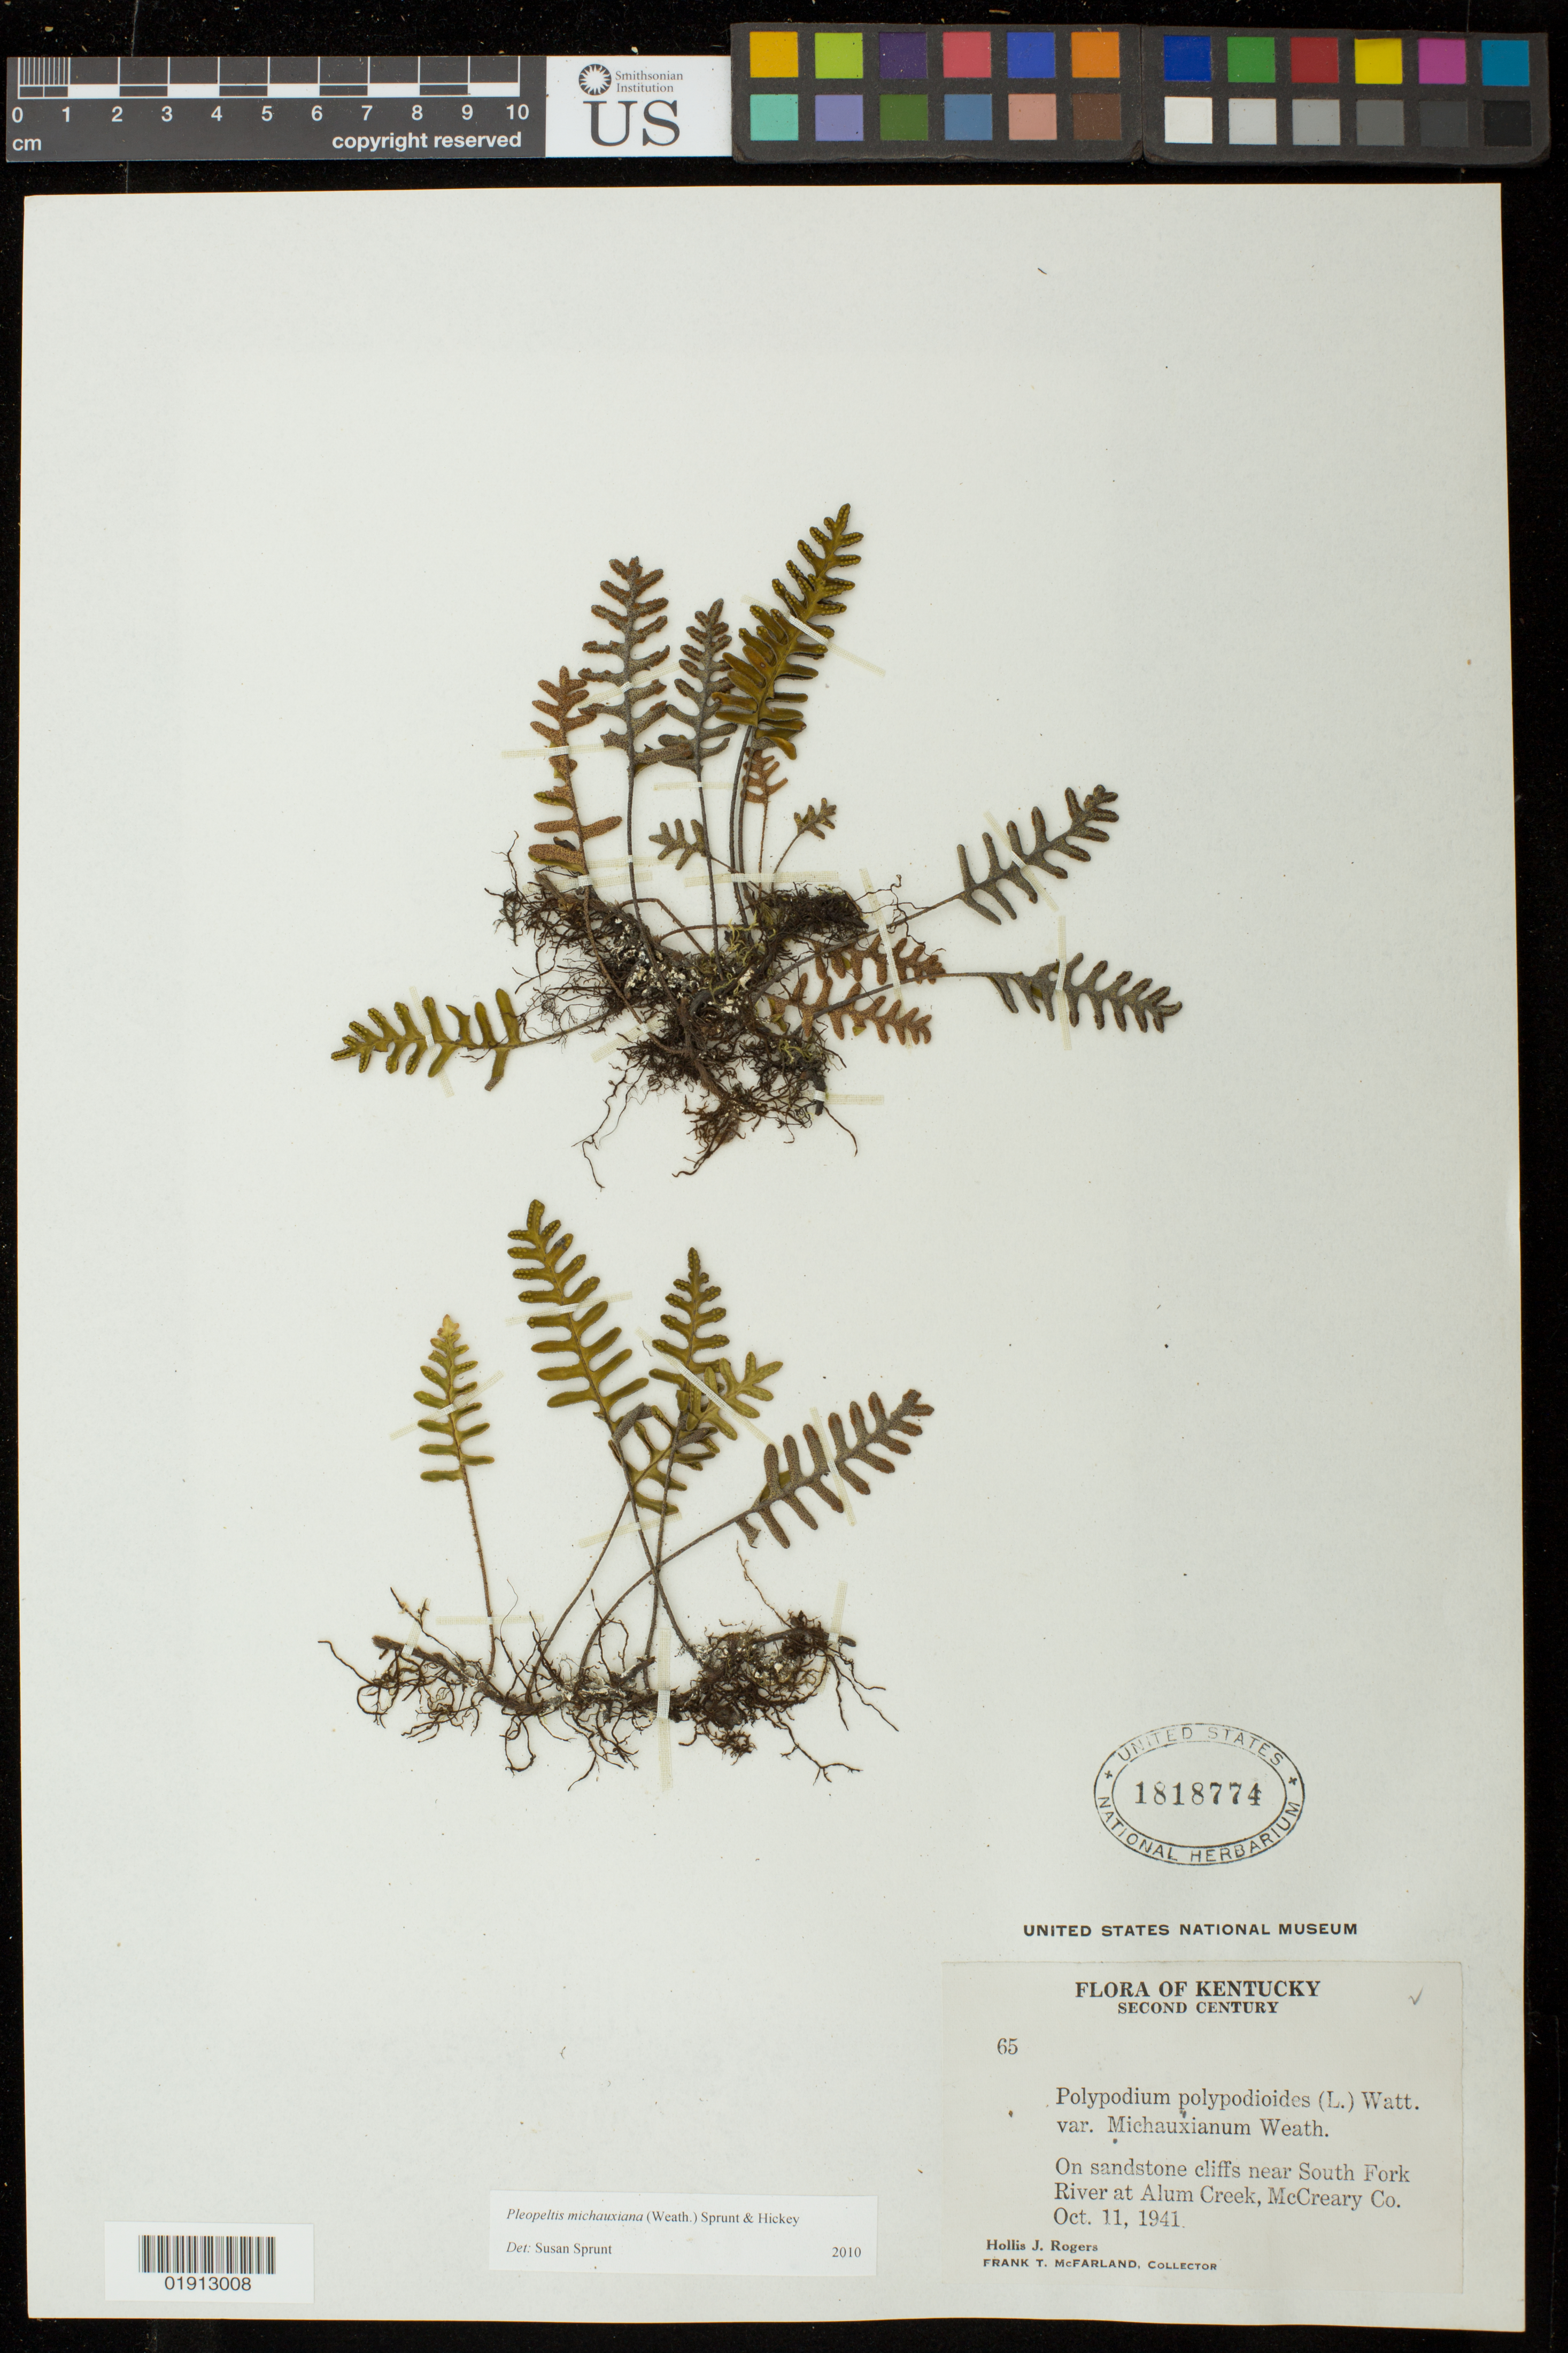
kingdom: Plantae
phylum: Tracheophyta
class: Polypodiopsida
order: Polypodiales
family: Polypodiaceae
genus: Pleopeltis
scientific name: Pleopeltis michauxiana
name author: (Weath.) Hickey & Sprunt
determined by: Sprunt, S. V.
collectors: H. J. Rogers, F. McFarland & B. Rawlings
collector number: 65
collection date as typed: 11 Oct 1941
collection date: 1941-10-11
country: United States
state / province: Kentucky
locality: Near South Fork River at Alum Creek, McCreary Co.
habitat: On sandstone cliffs.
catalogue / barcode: US 1818774